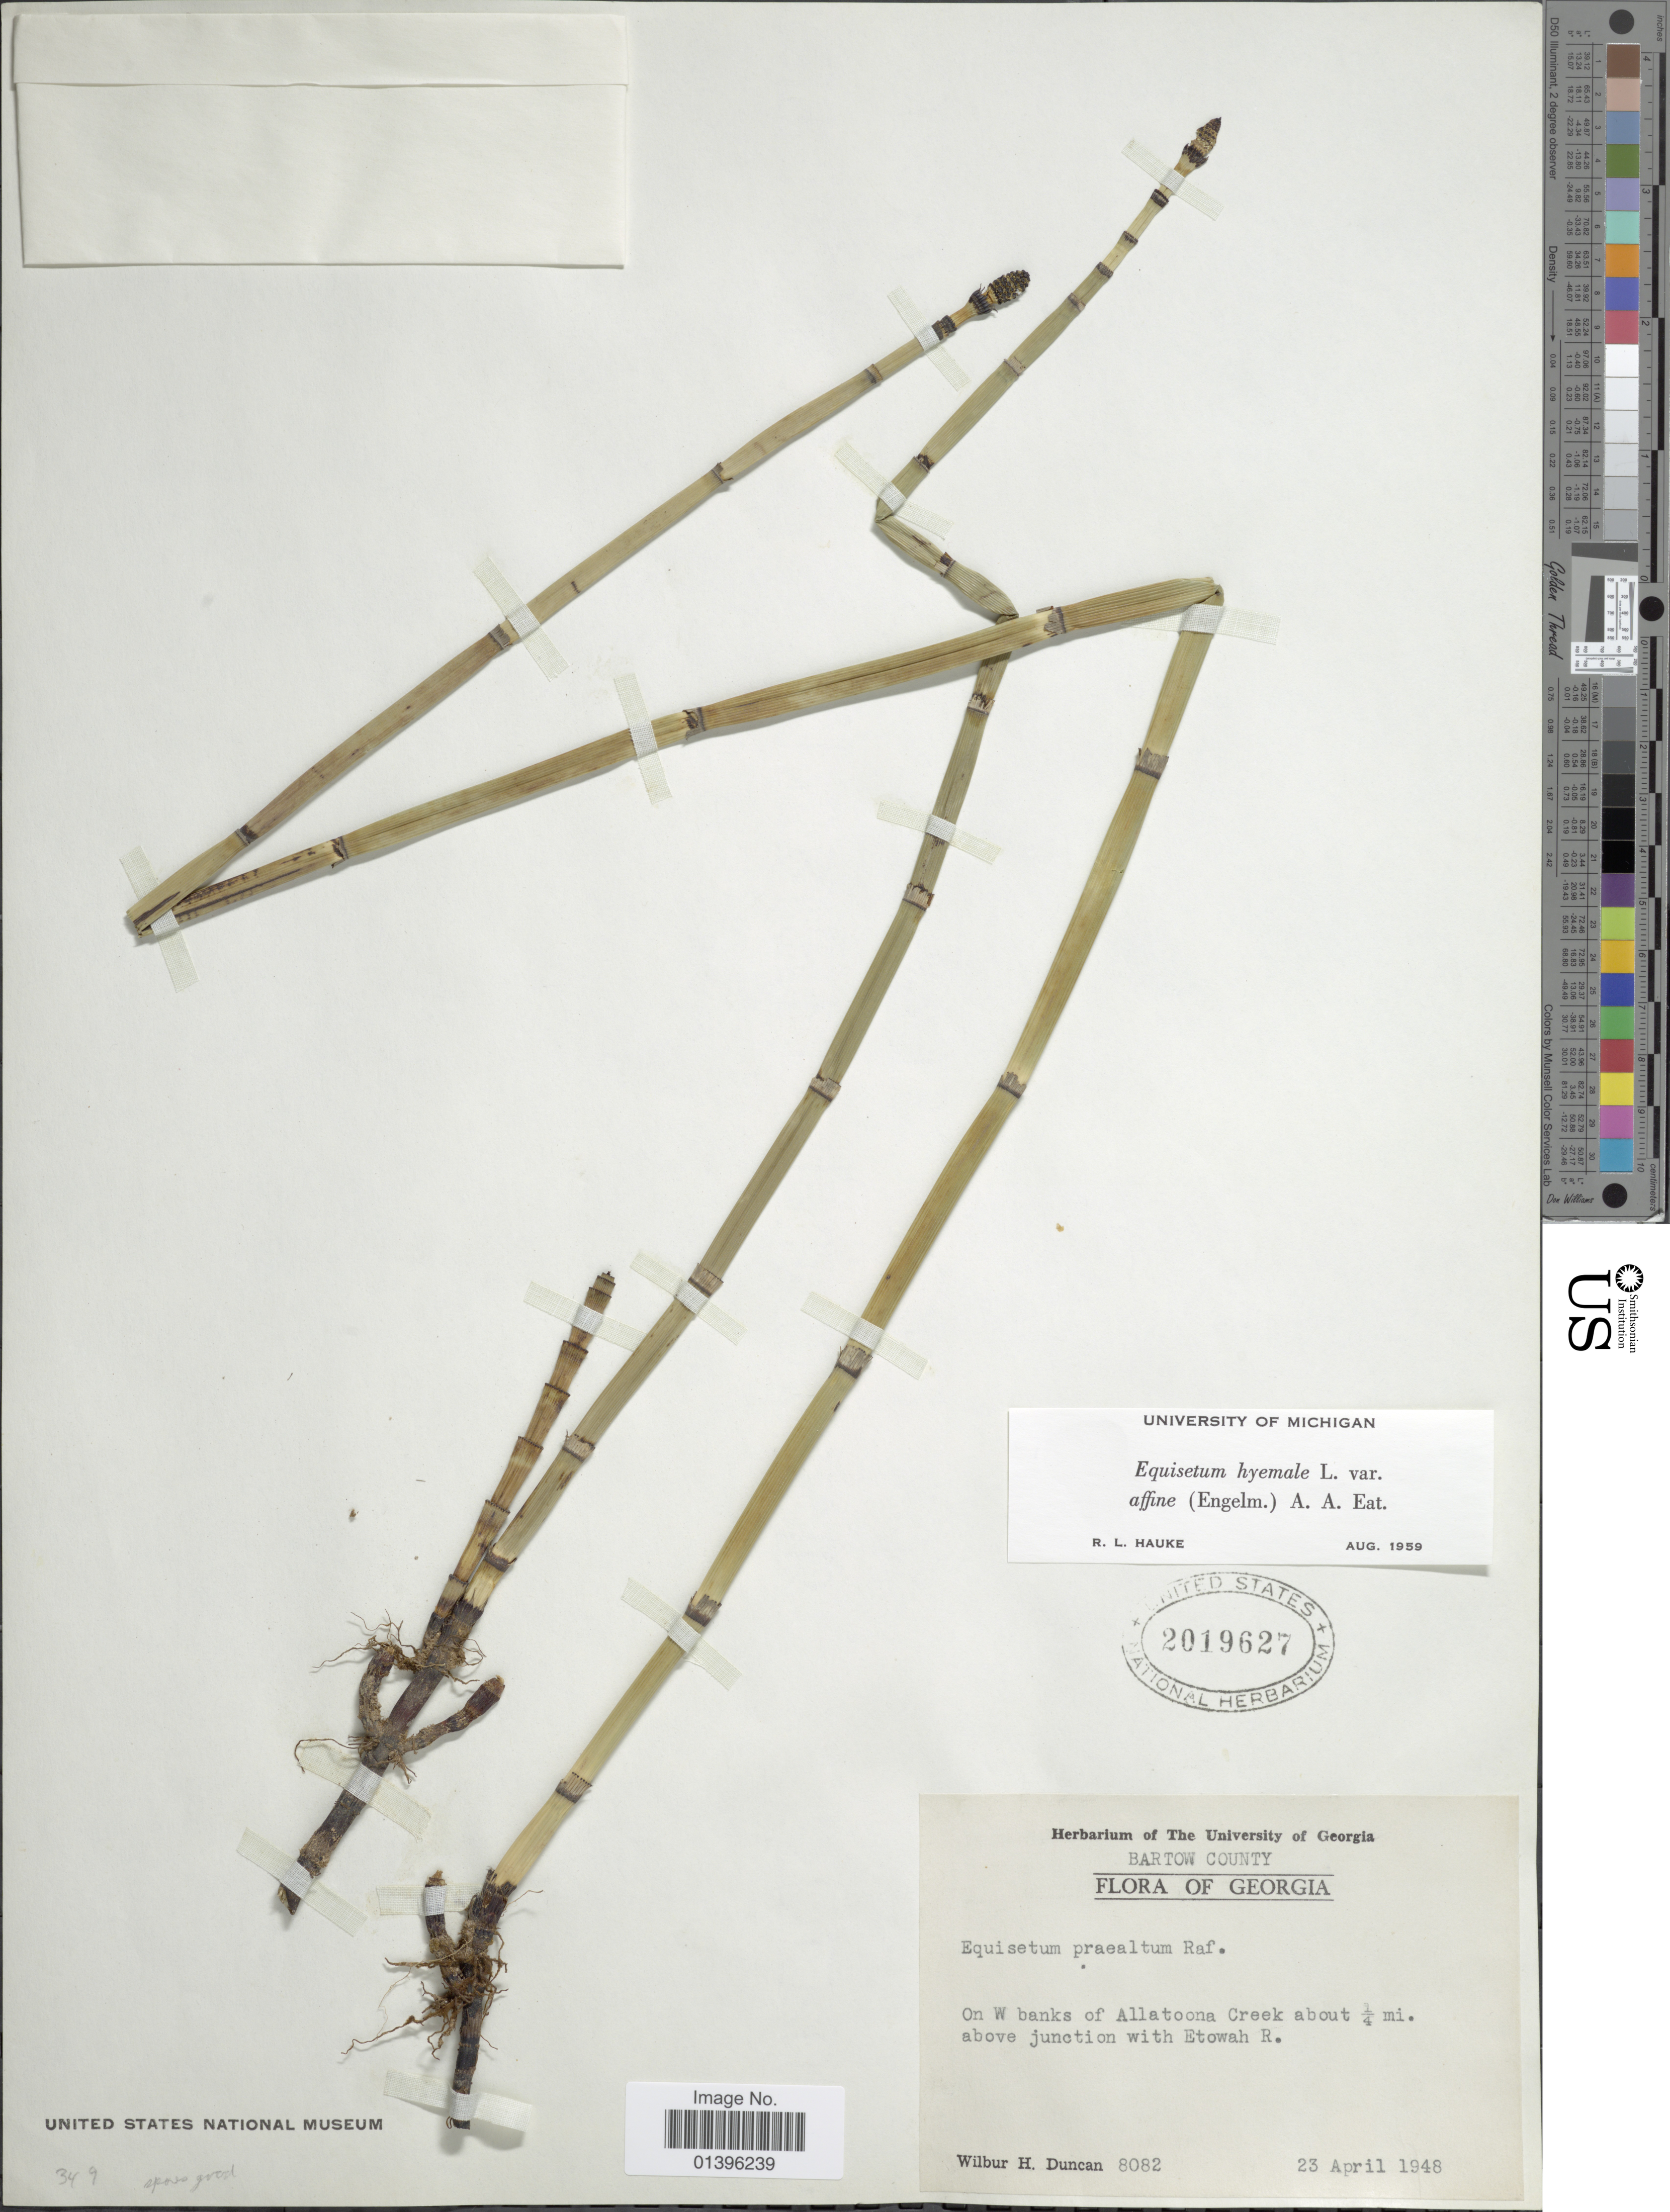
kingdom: Plantae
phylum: Tracheophyta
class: Polypodiopsida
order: Equisetales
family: Equisetaceae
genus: Equisetum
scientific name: Equisetum hyemale var. affine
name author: (Engelm.) A.A. Eaton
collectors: W. H. Duncan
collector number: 8082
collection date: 1948-04-23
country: United States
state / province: Georgia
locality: Bartow County. On W banks of Allatoona Creek about ¼ mi. above junction with Etowah R.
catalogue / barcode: US 2019627